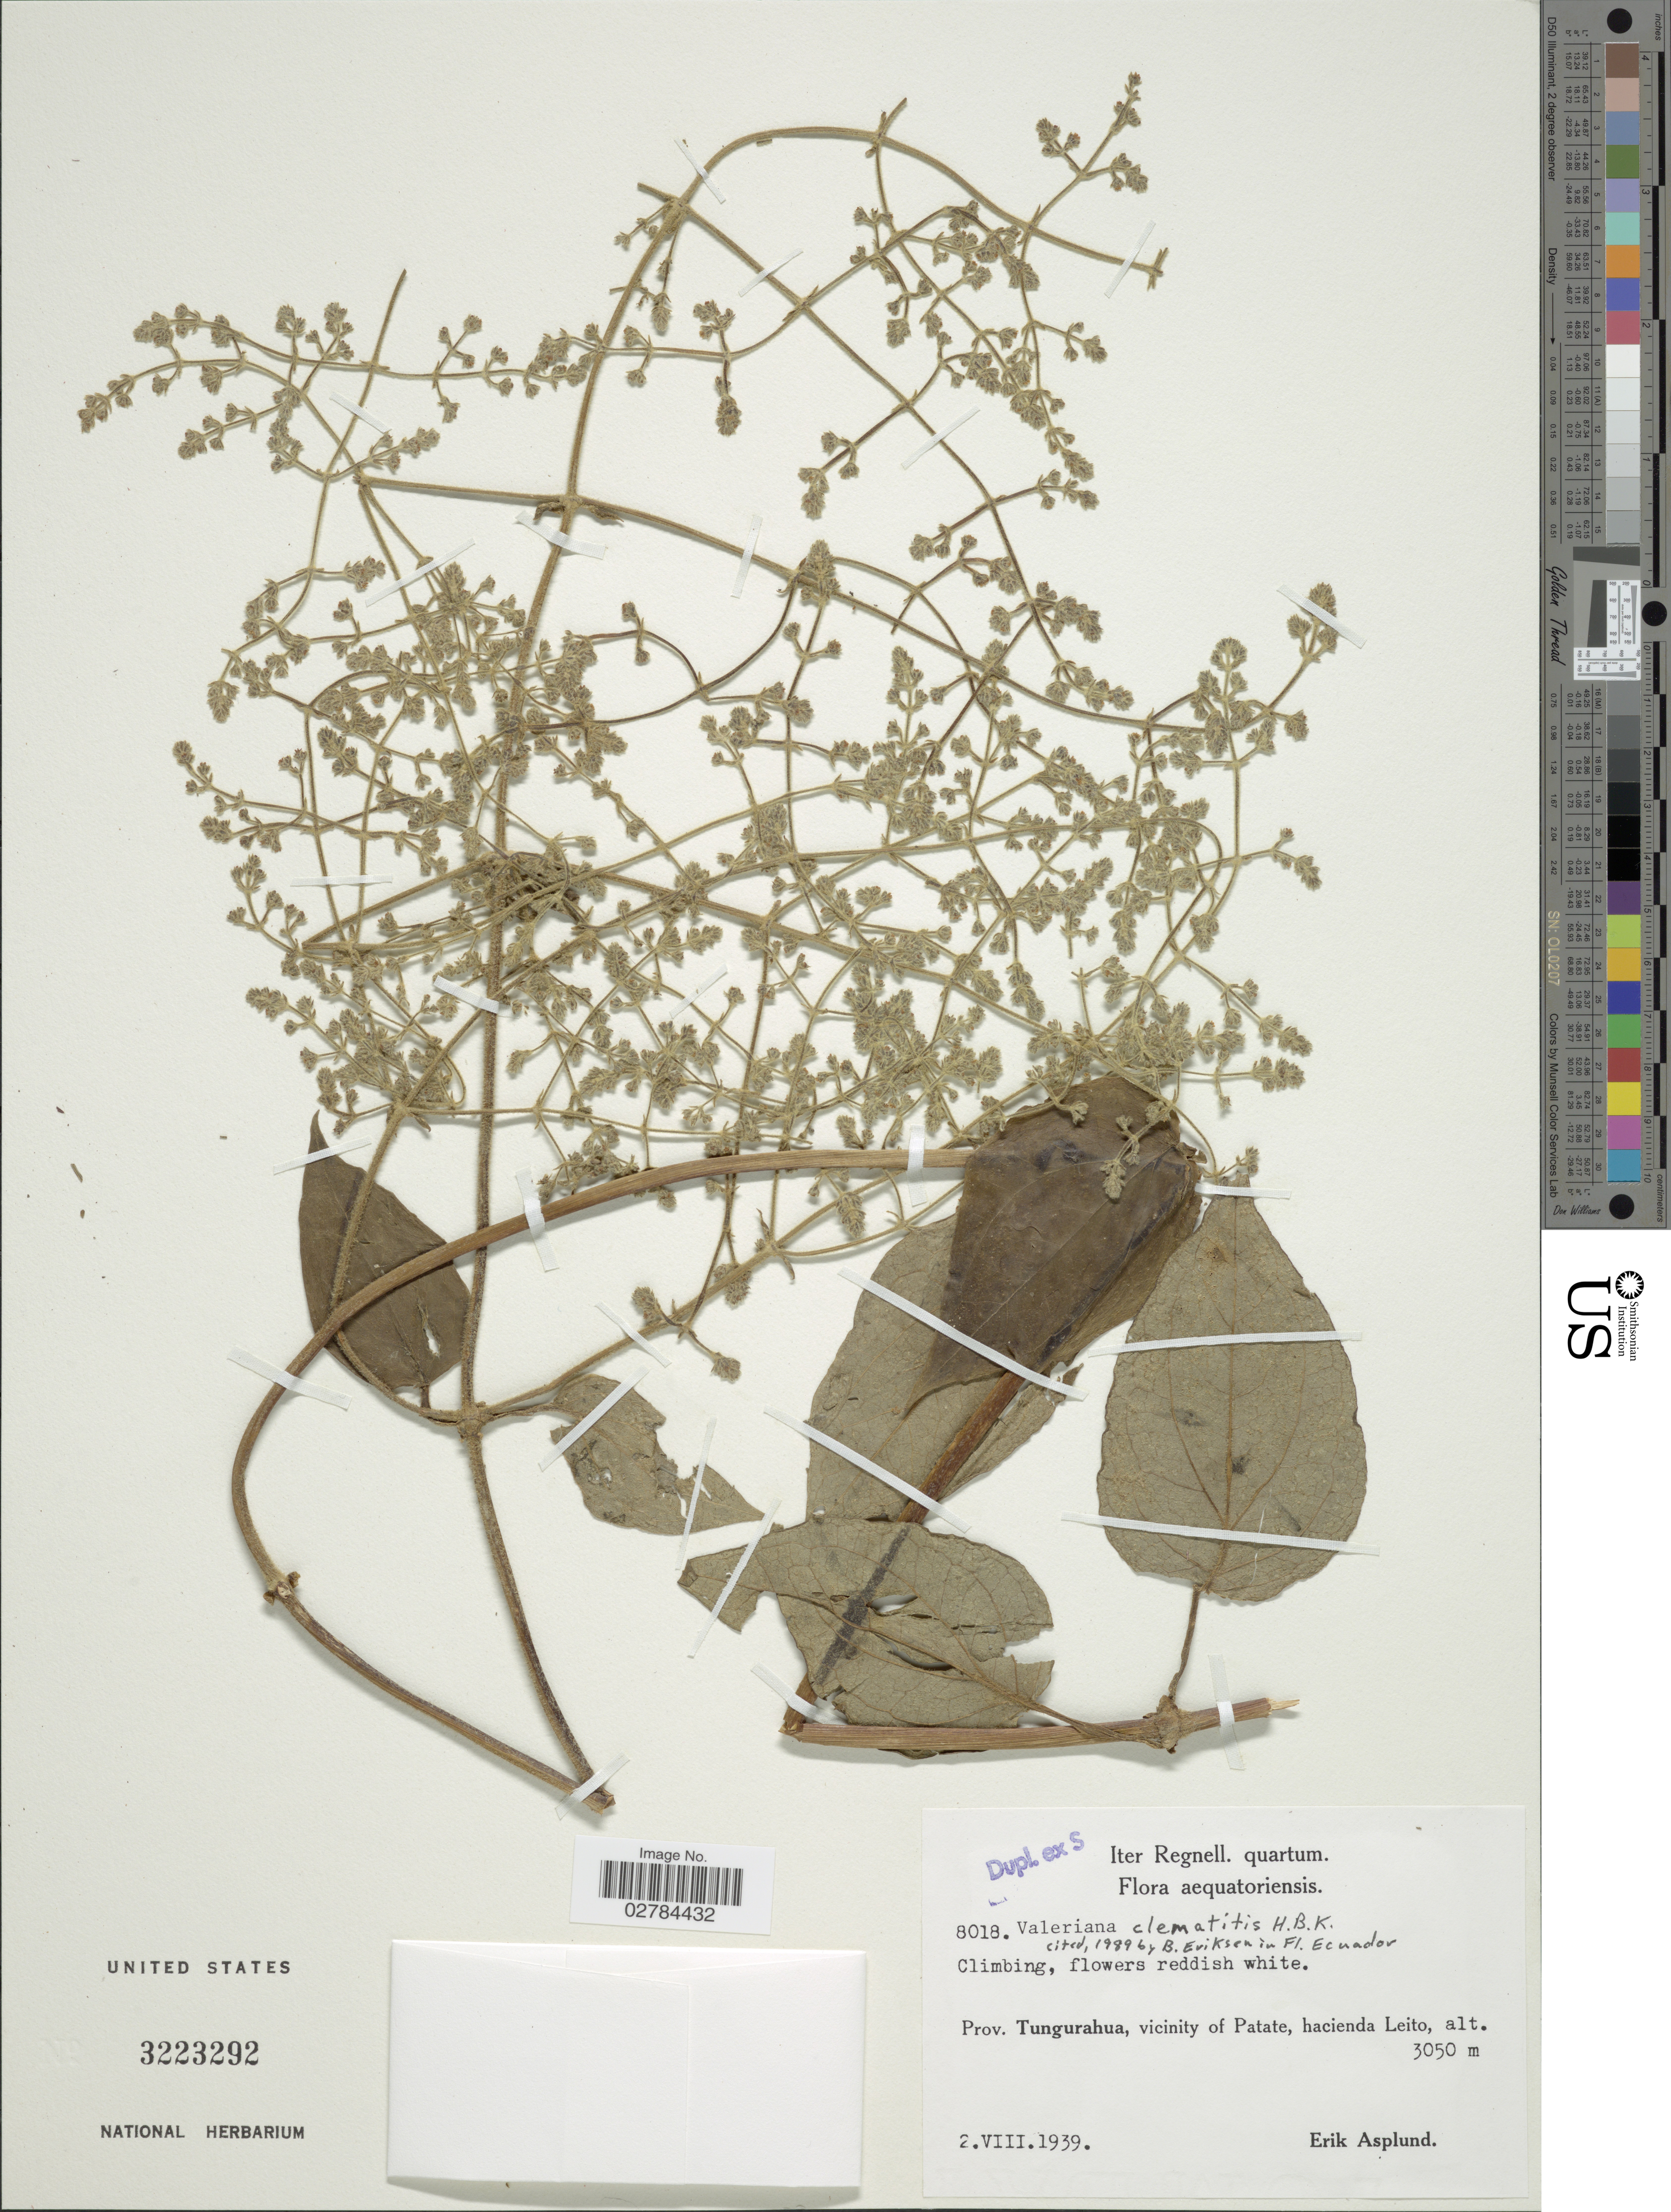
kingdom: Plantae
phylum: Tracheophyta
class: Magnoliopsida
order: Dipsacales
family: Caprifoliaceae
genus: Valeriana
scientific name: Valeriana clematitis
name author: Kunth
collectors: E. Asplund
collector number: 8018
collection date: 1939-08-02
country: Ecuador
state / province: Tungurahua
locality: Vicinity of Patate, hacienda Leito.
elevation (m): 3050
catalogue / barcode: US 3223292